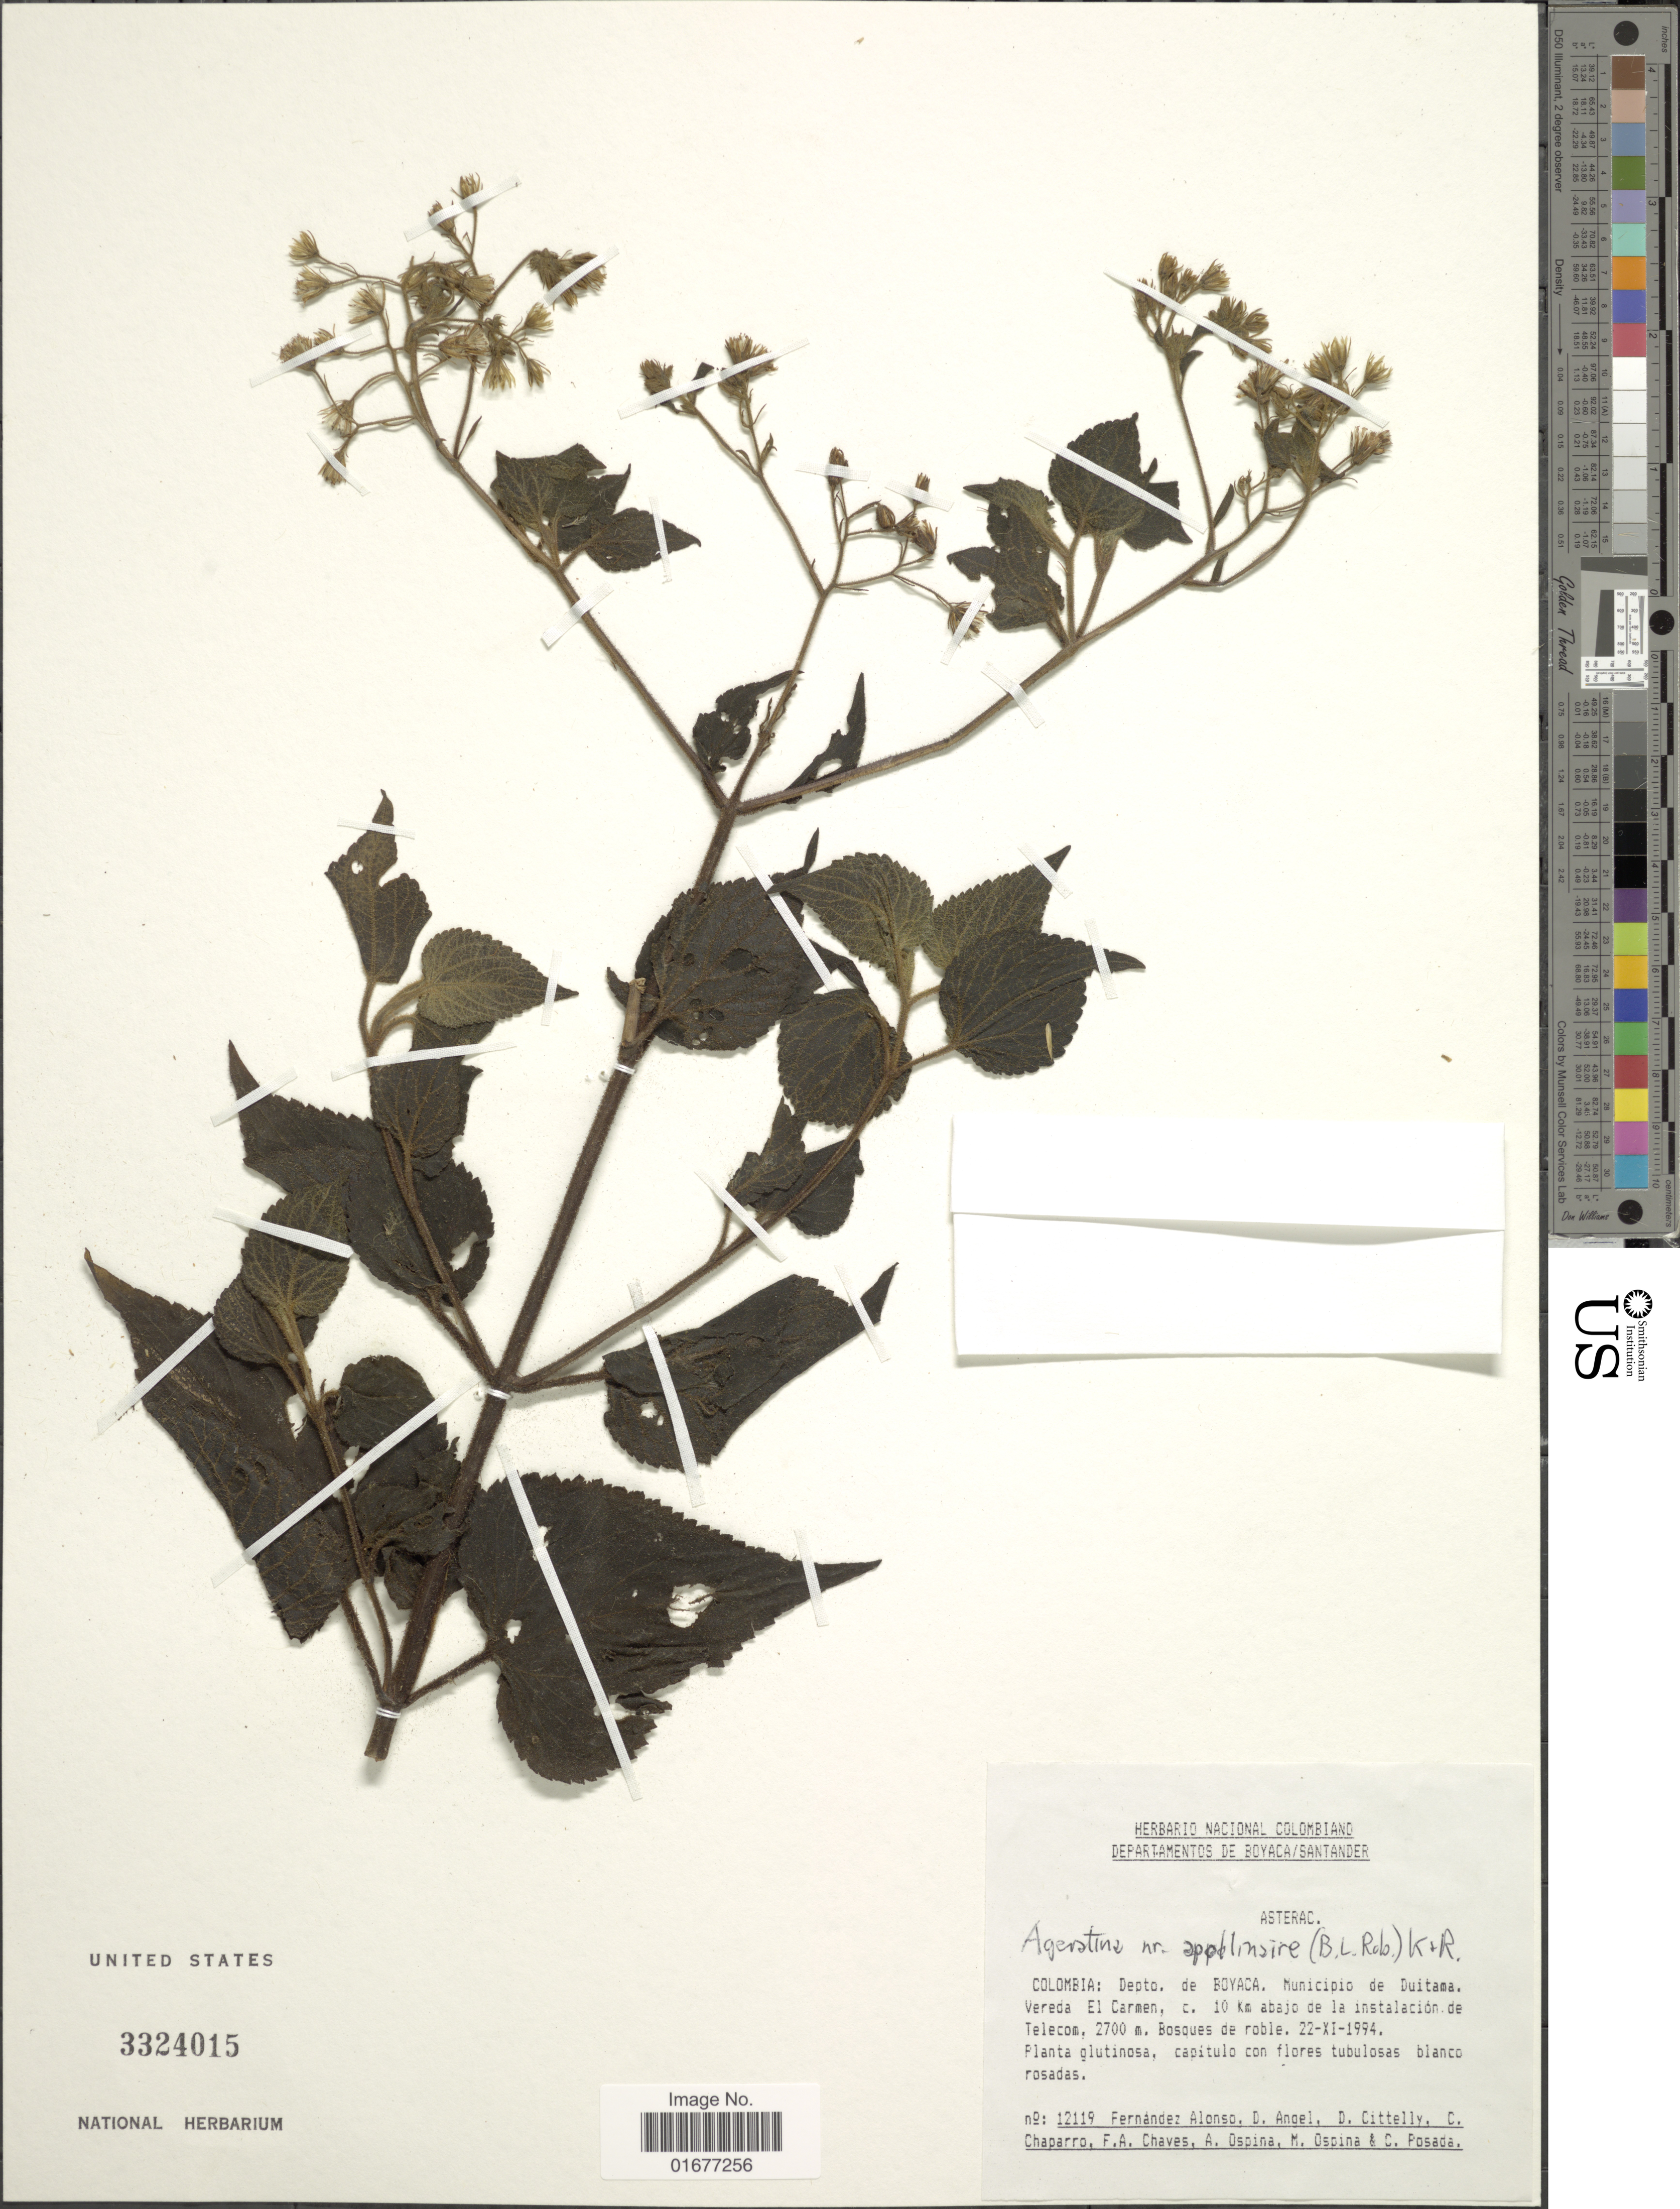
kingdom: Plantae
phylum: Tracheophyta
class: Magnoliopsida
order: Asterales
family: Asteraceae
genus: Ageratina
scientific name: Ageratina apollinairei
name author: (B.L. Rob.) R.M. King & H. Rob.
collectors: F. Alonso, D. Angel, D. Cittelly, C. Chaparro & et al.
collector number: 2119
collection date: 1994-11-22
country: Colombia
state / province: Boyacá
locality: Municipio de Duitana, Vereda El Carmen, c. 10 km abajo de la instalacion de Telecom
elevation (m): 2700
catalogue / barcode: US 3324015